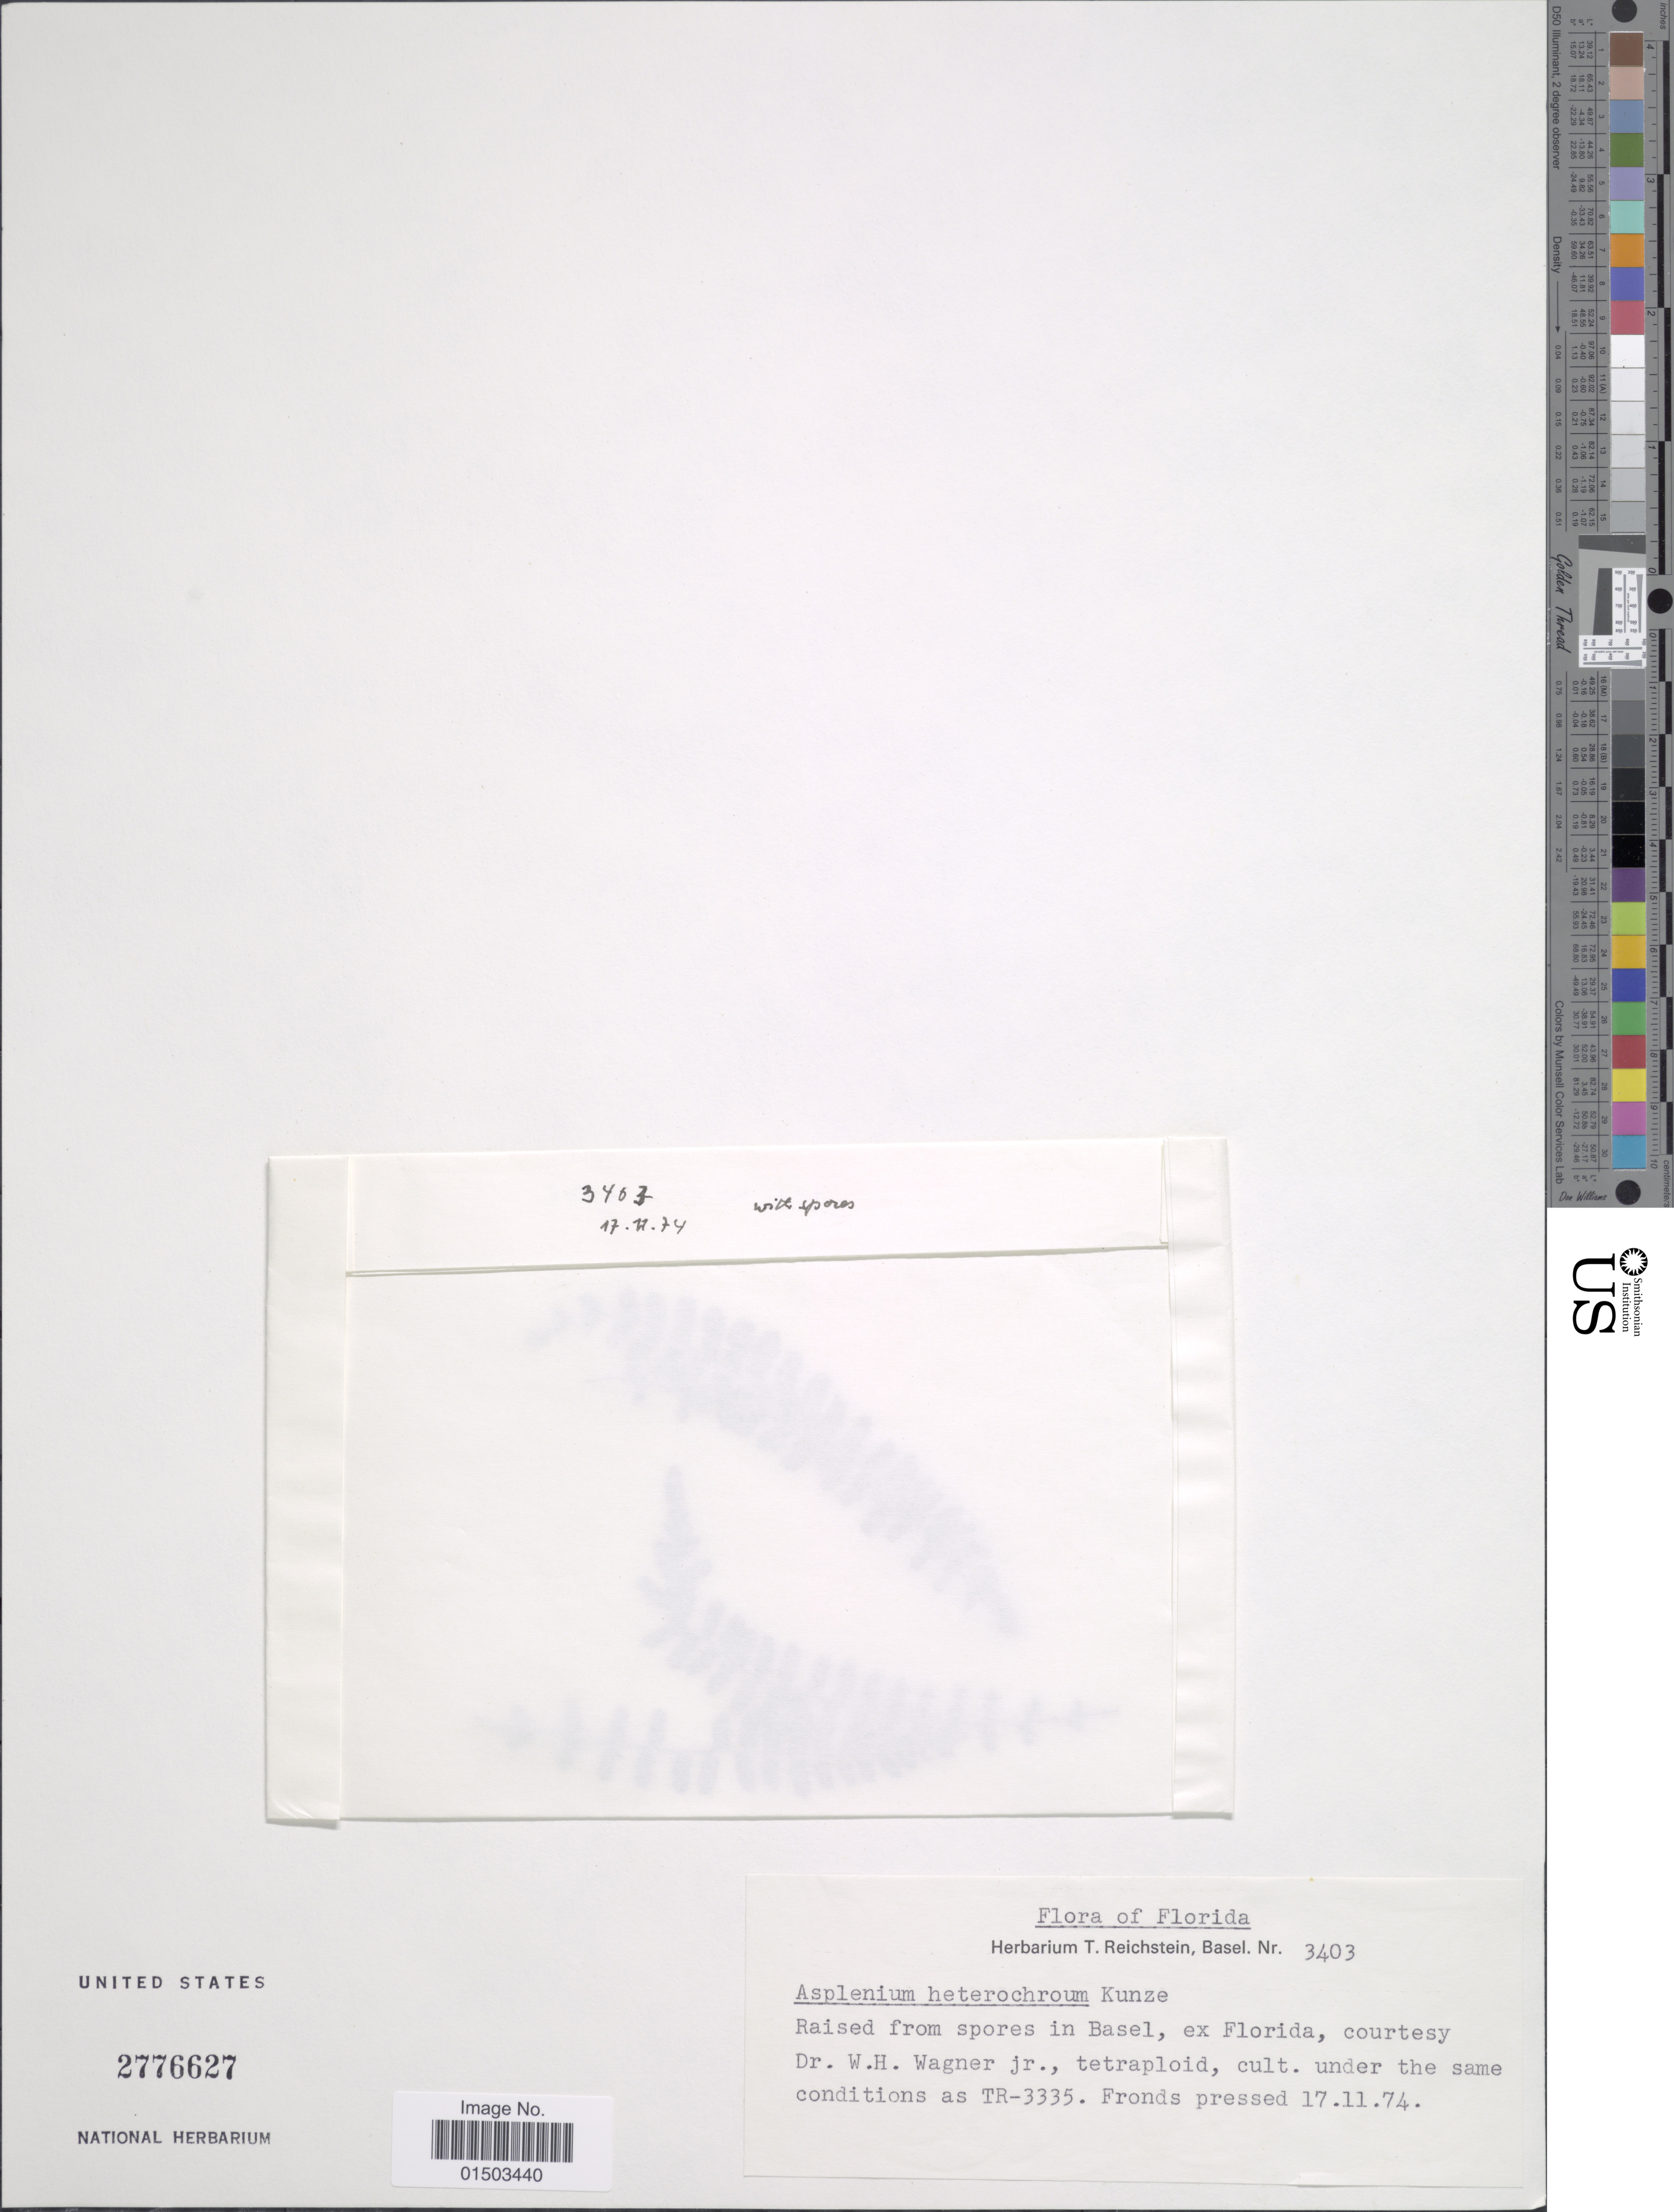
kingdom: Plantae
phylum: Tracheophyta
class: Polypodiopsida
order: Polypodiales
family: Aspleniaceae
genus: Asplenium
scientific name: Asplenium heterochroum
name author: Kunze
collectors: W. H. Wagner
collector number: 3403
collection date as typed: Transcribed d/m/y: 17/11/74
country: United States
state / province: Florida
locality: Florida, courtesy.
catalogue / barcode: US 2776627